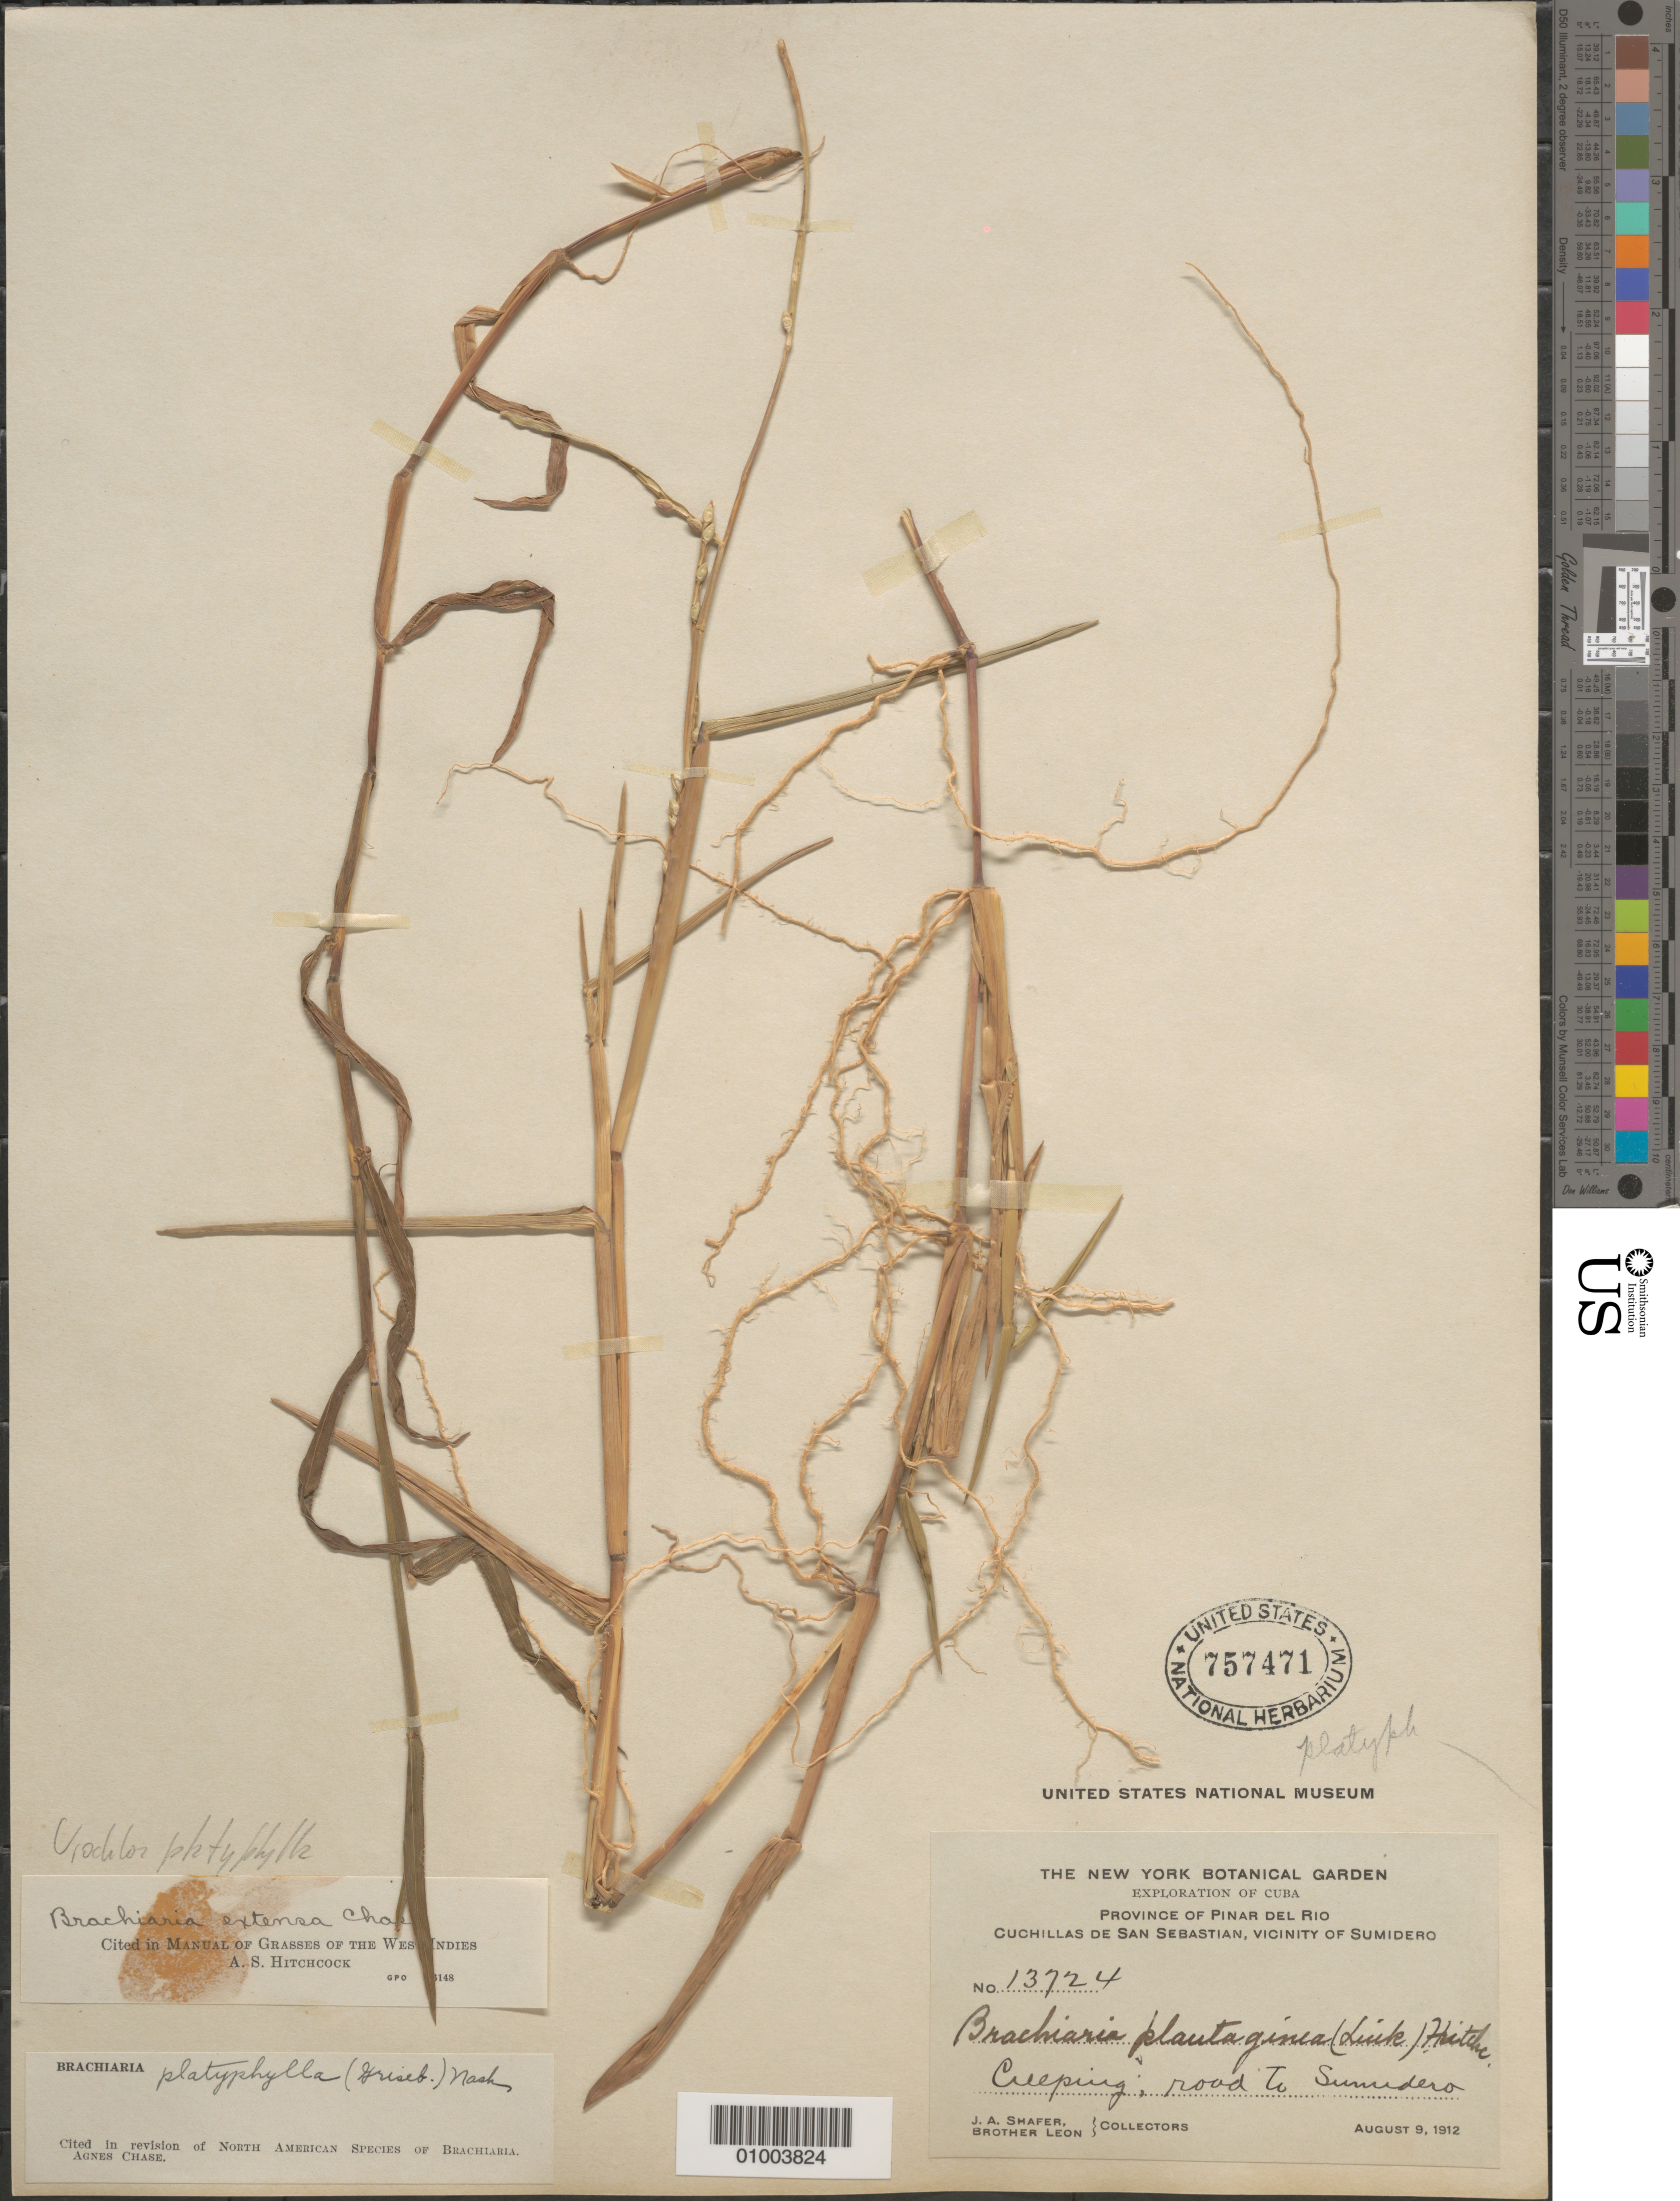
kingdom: Plantae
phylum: Tracheophyta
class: Liliopsida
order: Poales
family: Poaceae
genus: Urochloa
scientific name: Urochloa platyphylla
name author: (Munro ex C. Wright) R.D. Webster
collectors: J. A. Shafer & Bro. León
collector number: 13724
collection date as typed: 09 Aug 1912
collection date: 1912-08-09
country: Cuba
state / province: Pinar del Rio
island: Cuba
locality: Creeping, road to Sumidero Cuchillas de San Sebastian, Vicinity of Sumidero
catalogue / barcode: US 757471